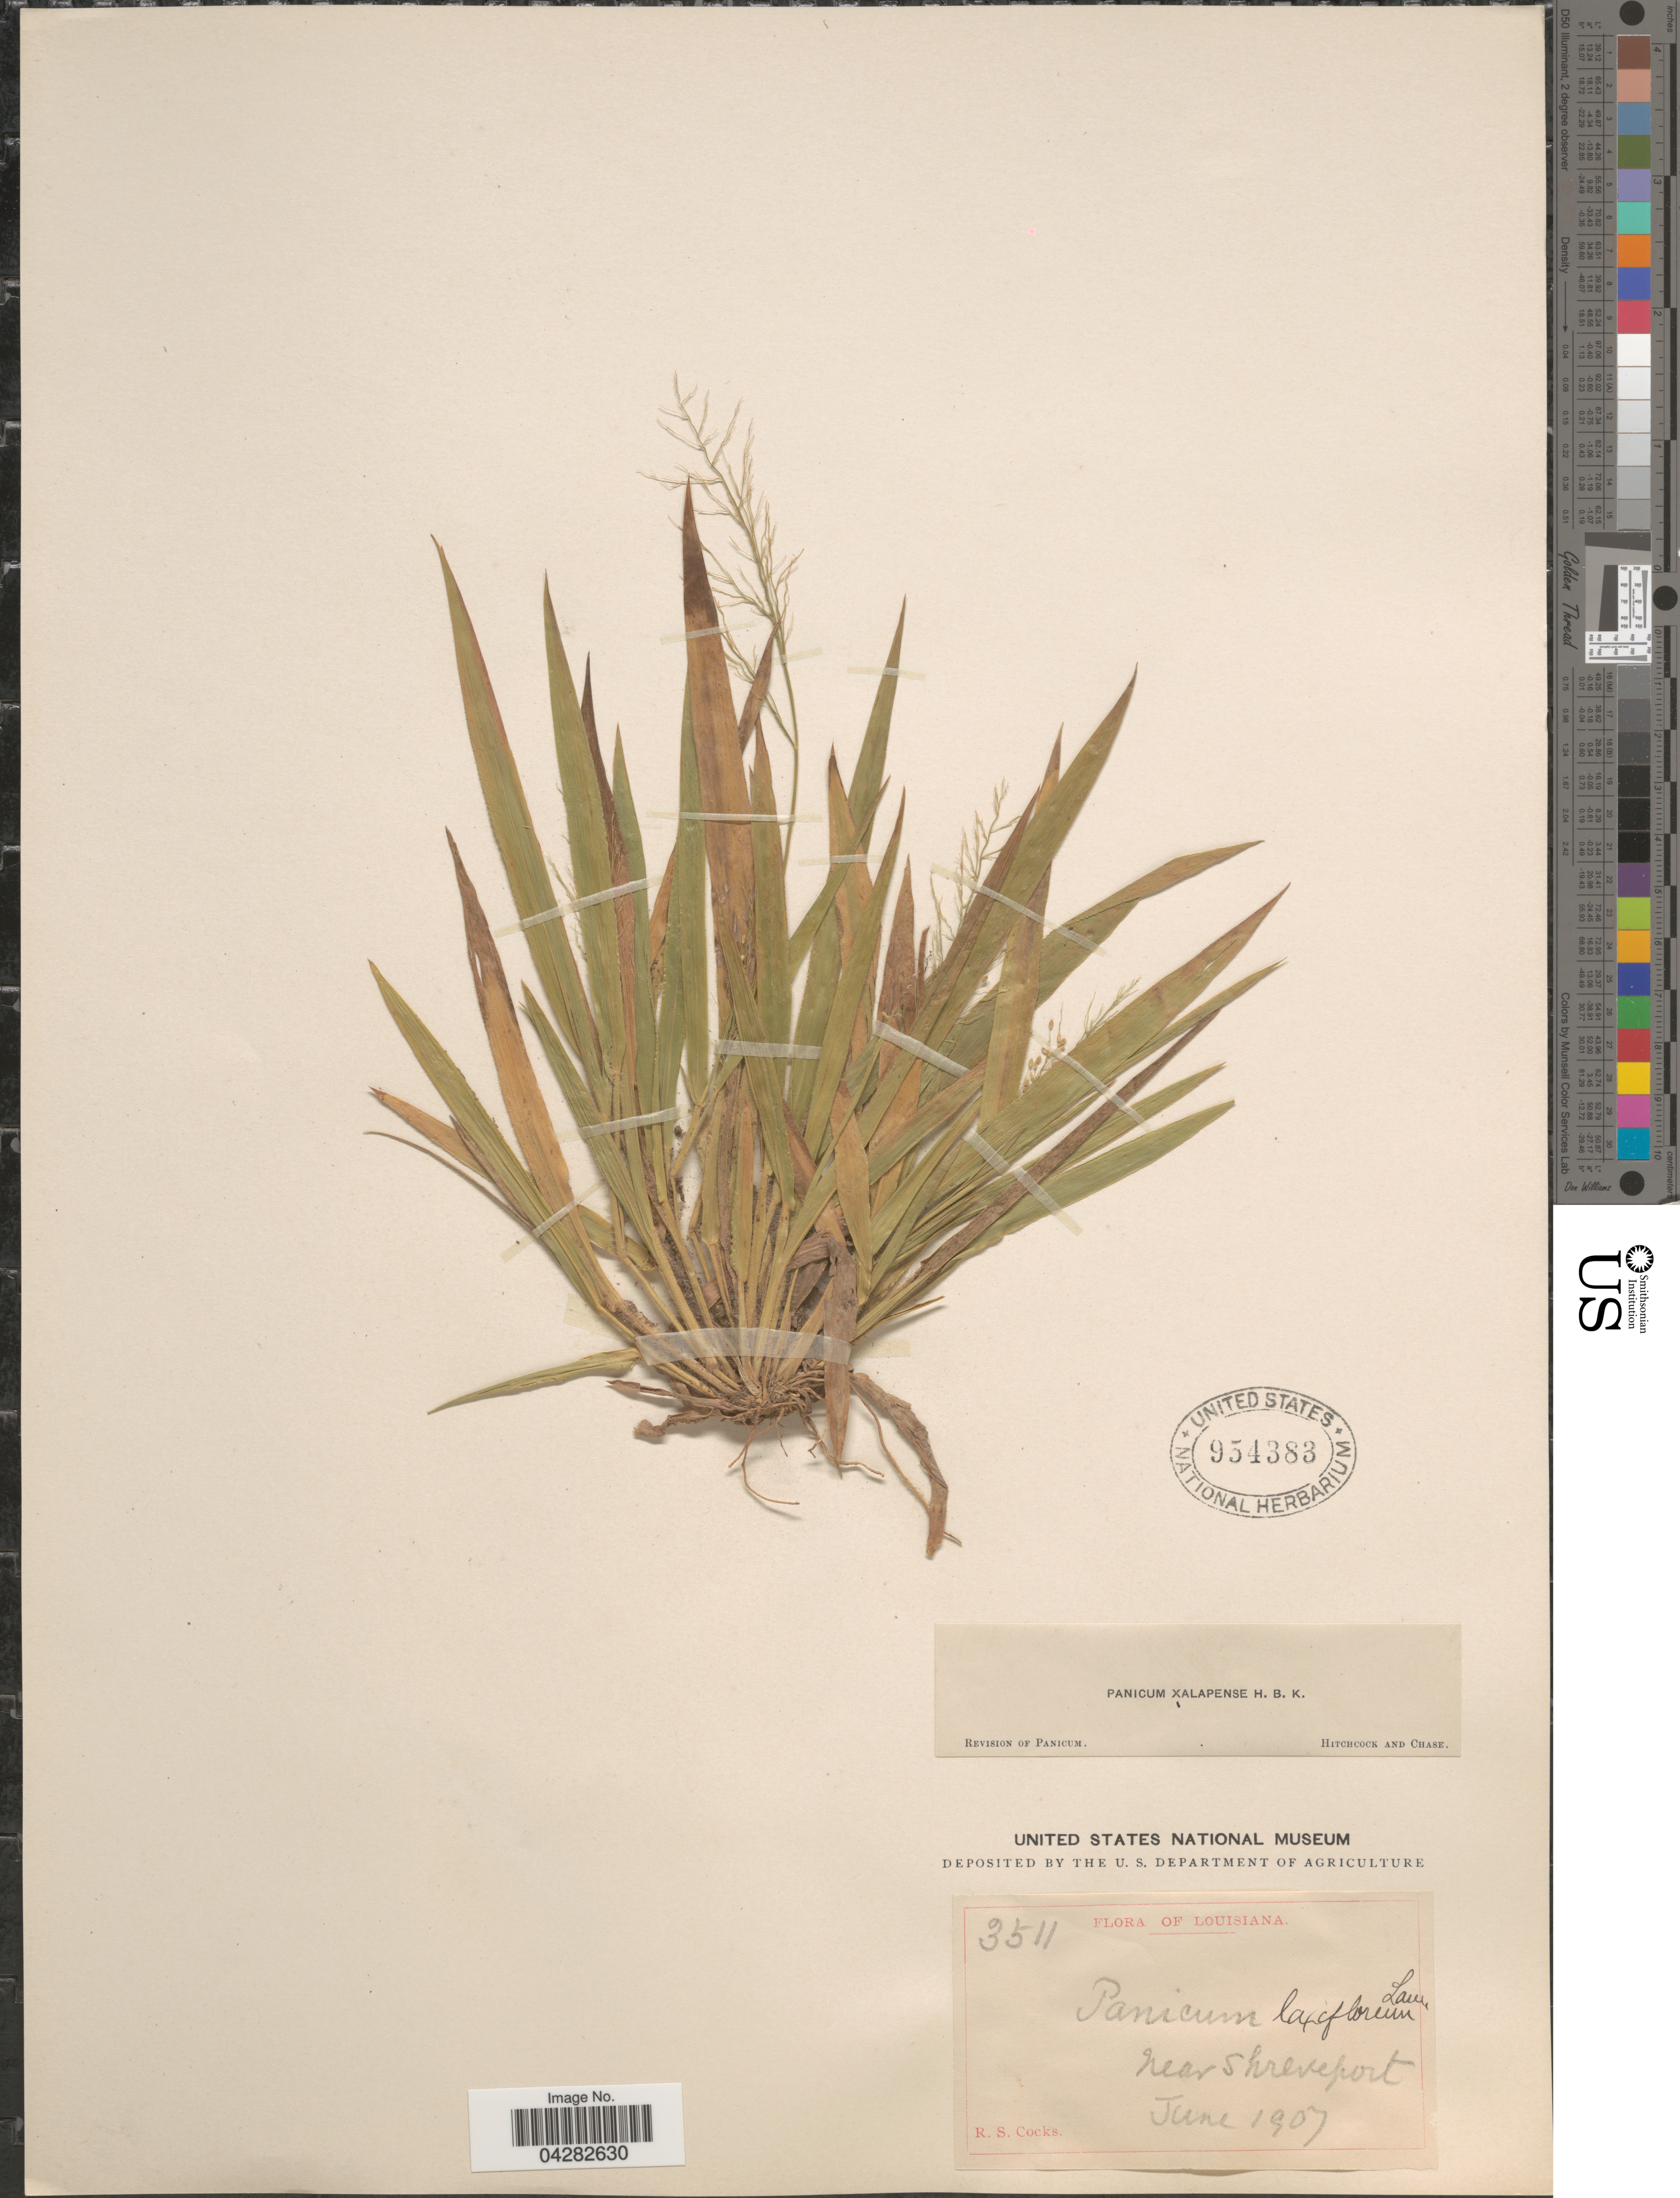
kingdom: Plantae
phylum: Tracheophyta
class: Liliopsida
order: Poales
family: Poaceae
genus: Dichanthelium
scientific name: Dichanthelium laxiflorum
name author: (Lam.) Gould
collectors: R. Cocks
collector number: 3511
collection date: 1907-06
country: United States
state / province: Louisiana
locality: Near Shreveport.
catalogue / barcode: US 954383